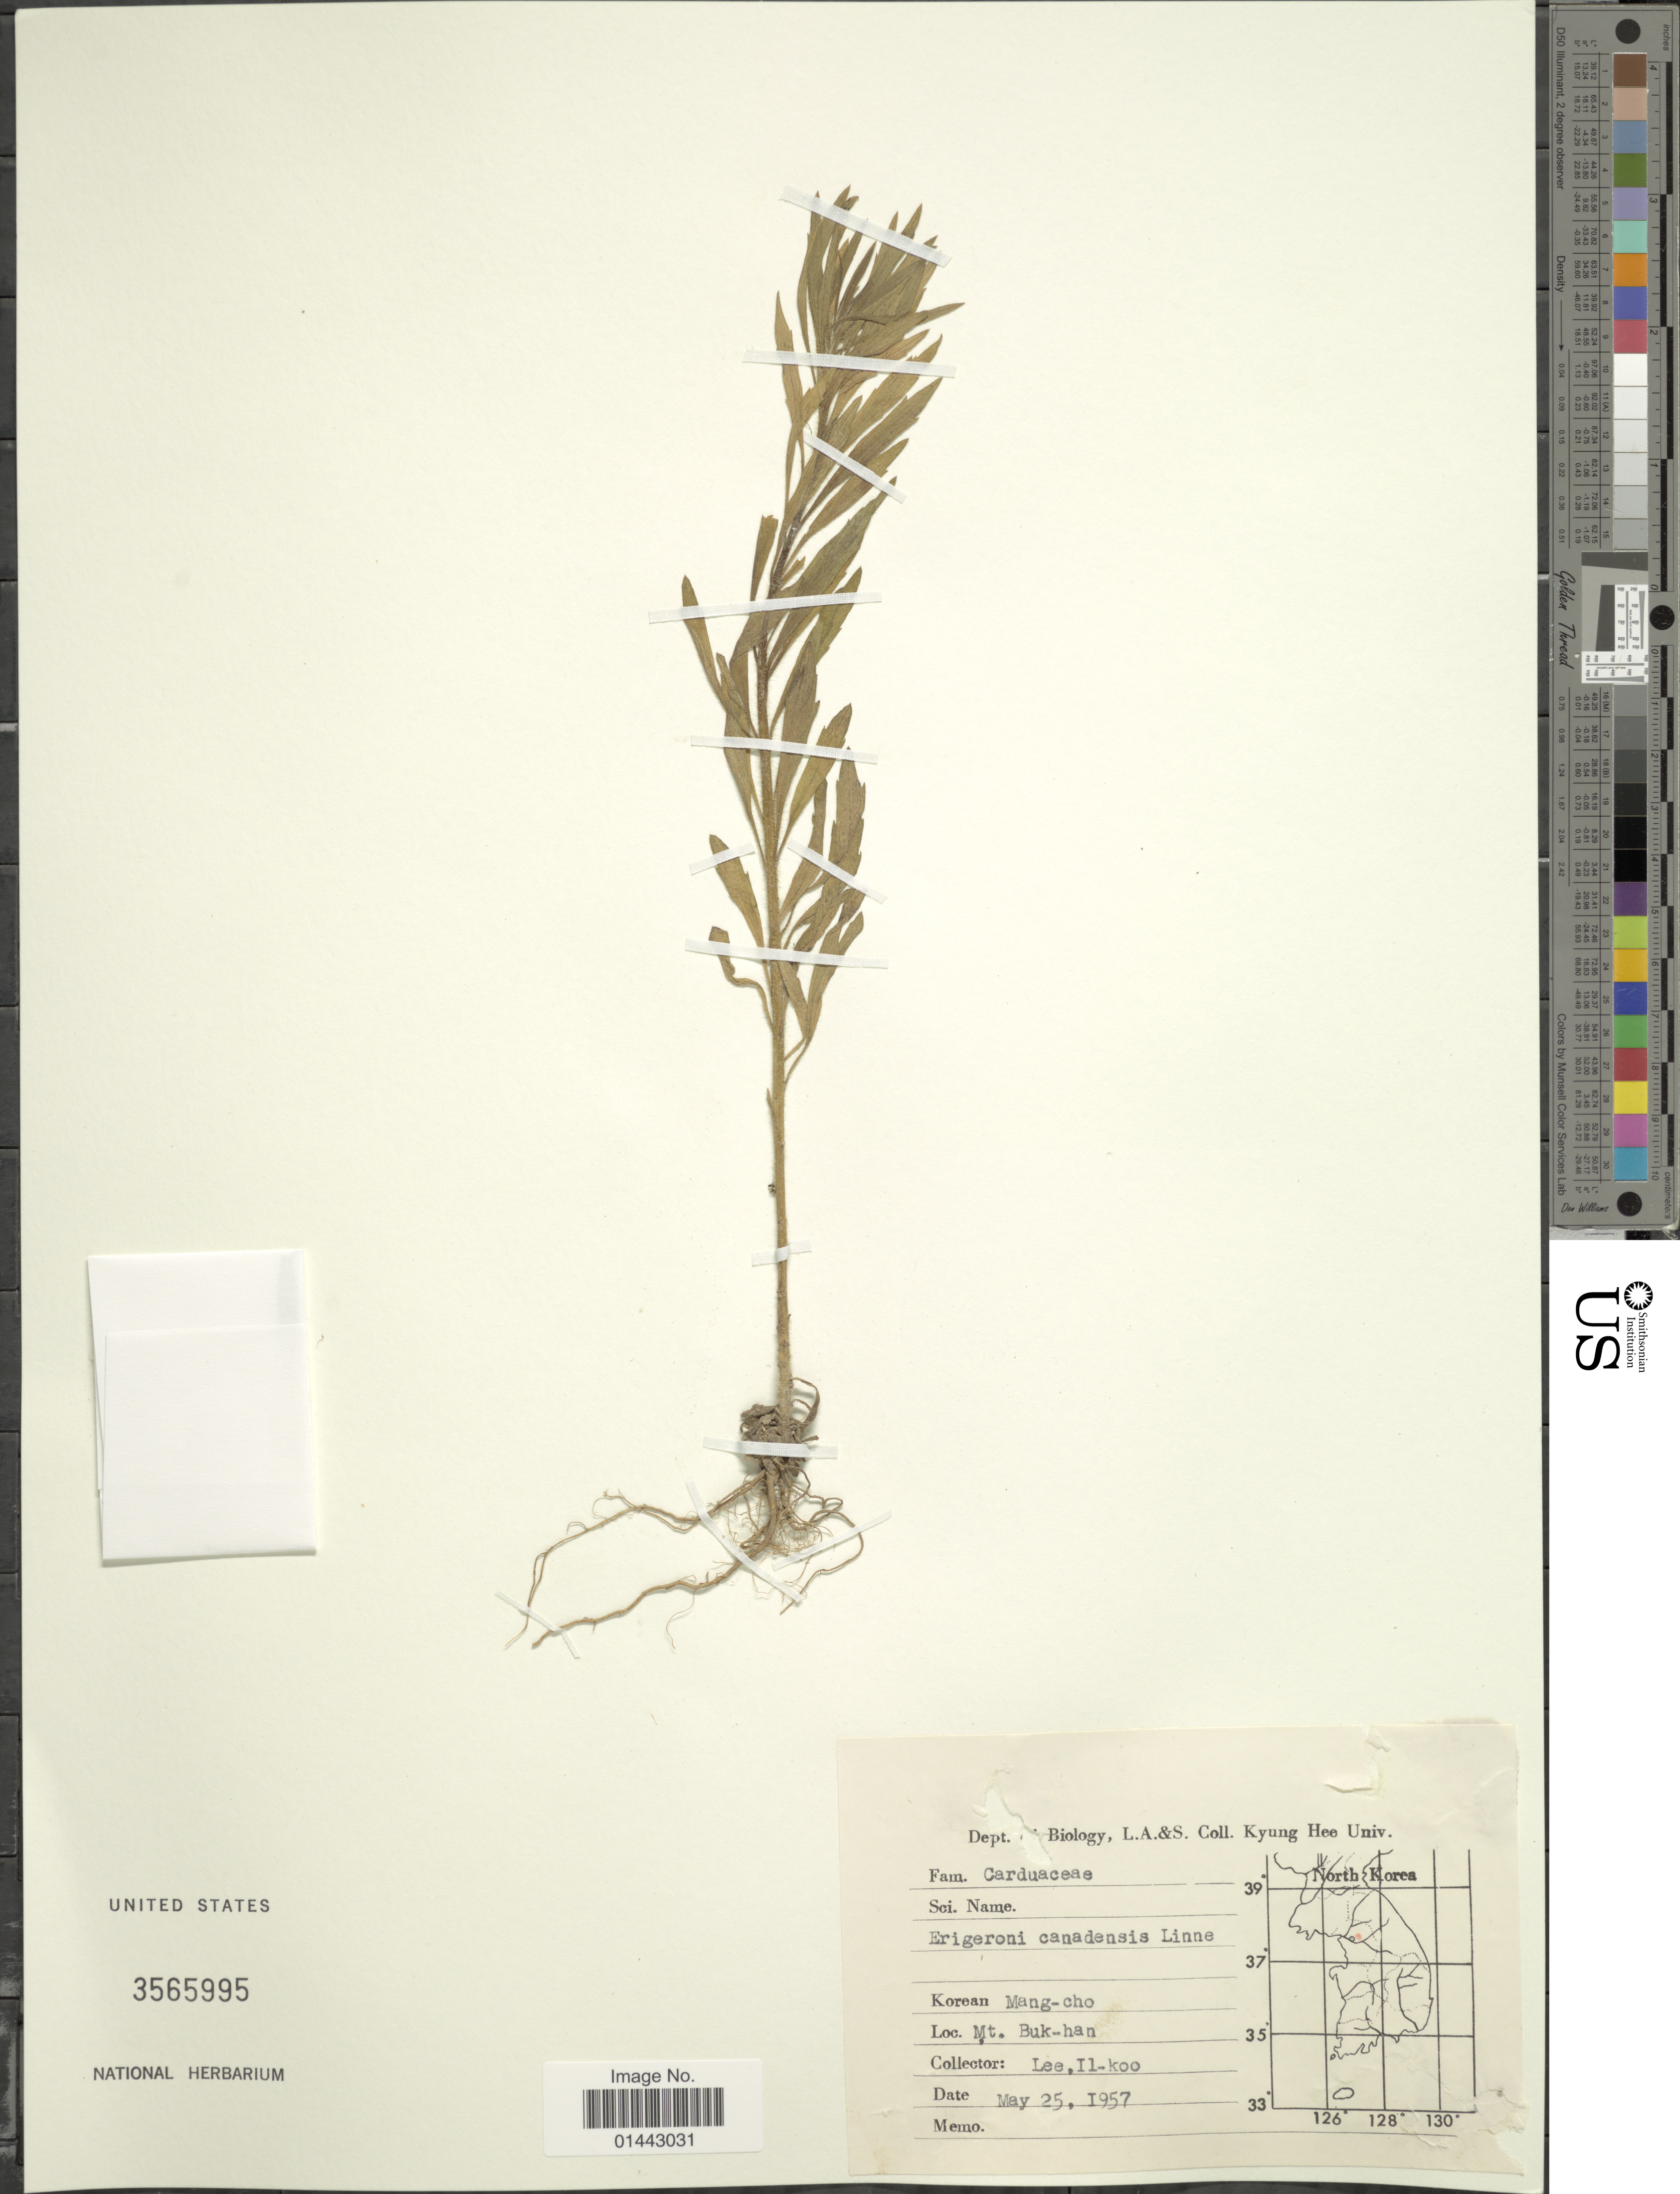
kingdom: Plantae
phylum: Tracheophyta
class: Magnoliopsida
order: Asterales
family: Asteraceae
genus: Erigeron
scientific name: Erigeron canadensis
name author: L.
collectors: I. Lee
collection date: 1957-05-25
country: South Korea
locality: Mt. Buk-han.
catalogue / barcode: US 3565995